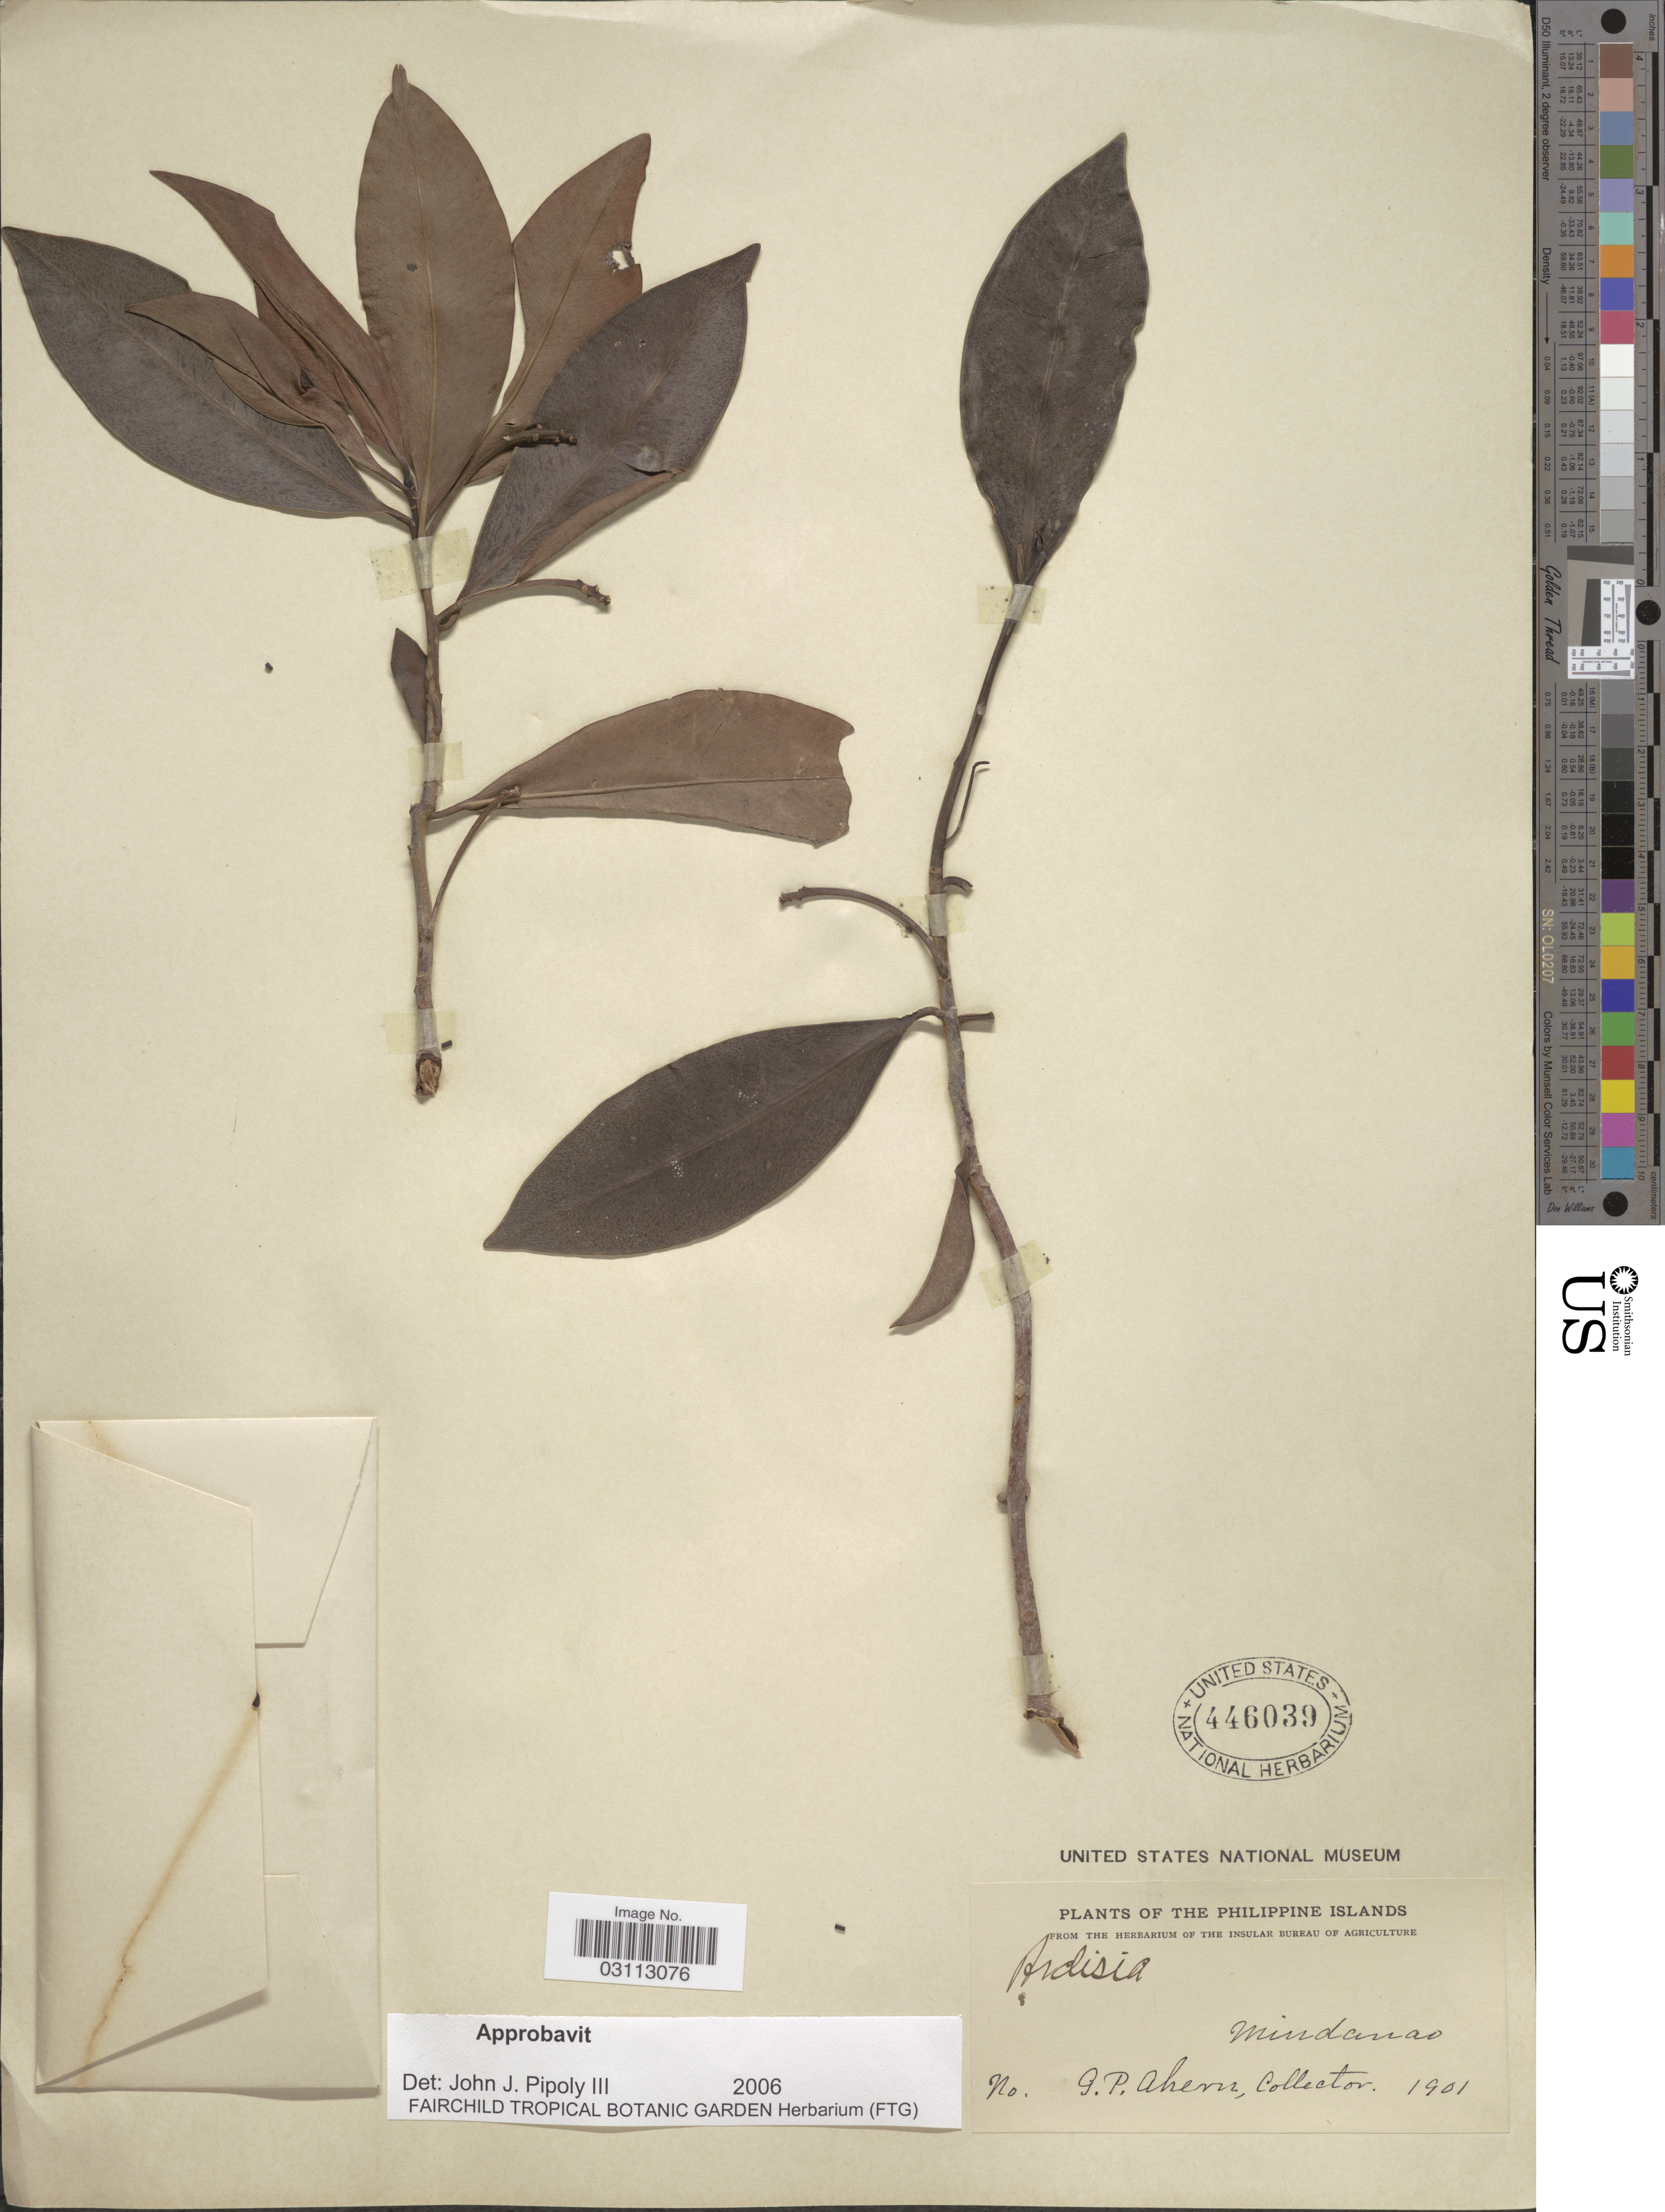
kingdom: Plantae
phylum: Tracheophyta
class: Magnoliopsida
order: Ericales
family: Primulaceae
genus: Ardisia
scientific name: Ardisia sp.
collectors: G. Ahern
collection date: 1901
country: Philippines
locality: Mindanao.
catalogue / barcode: US 446039